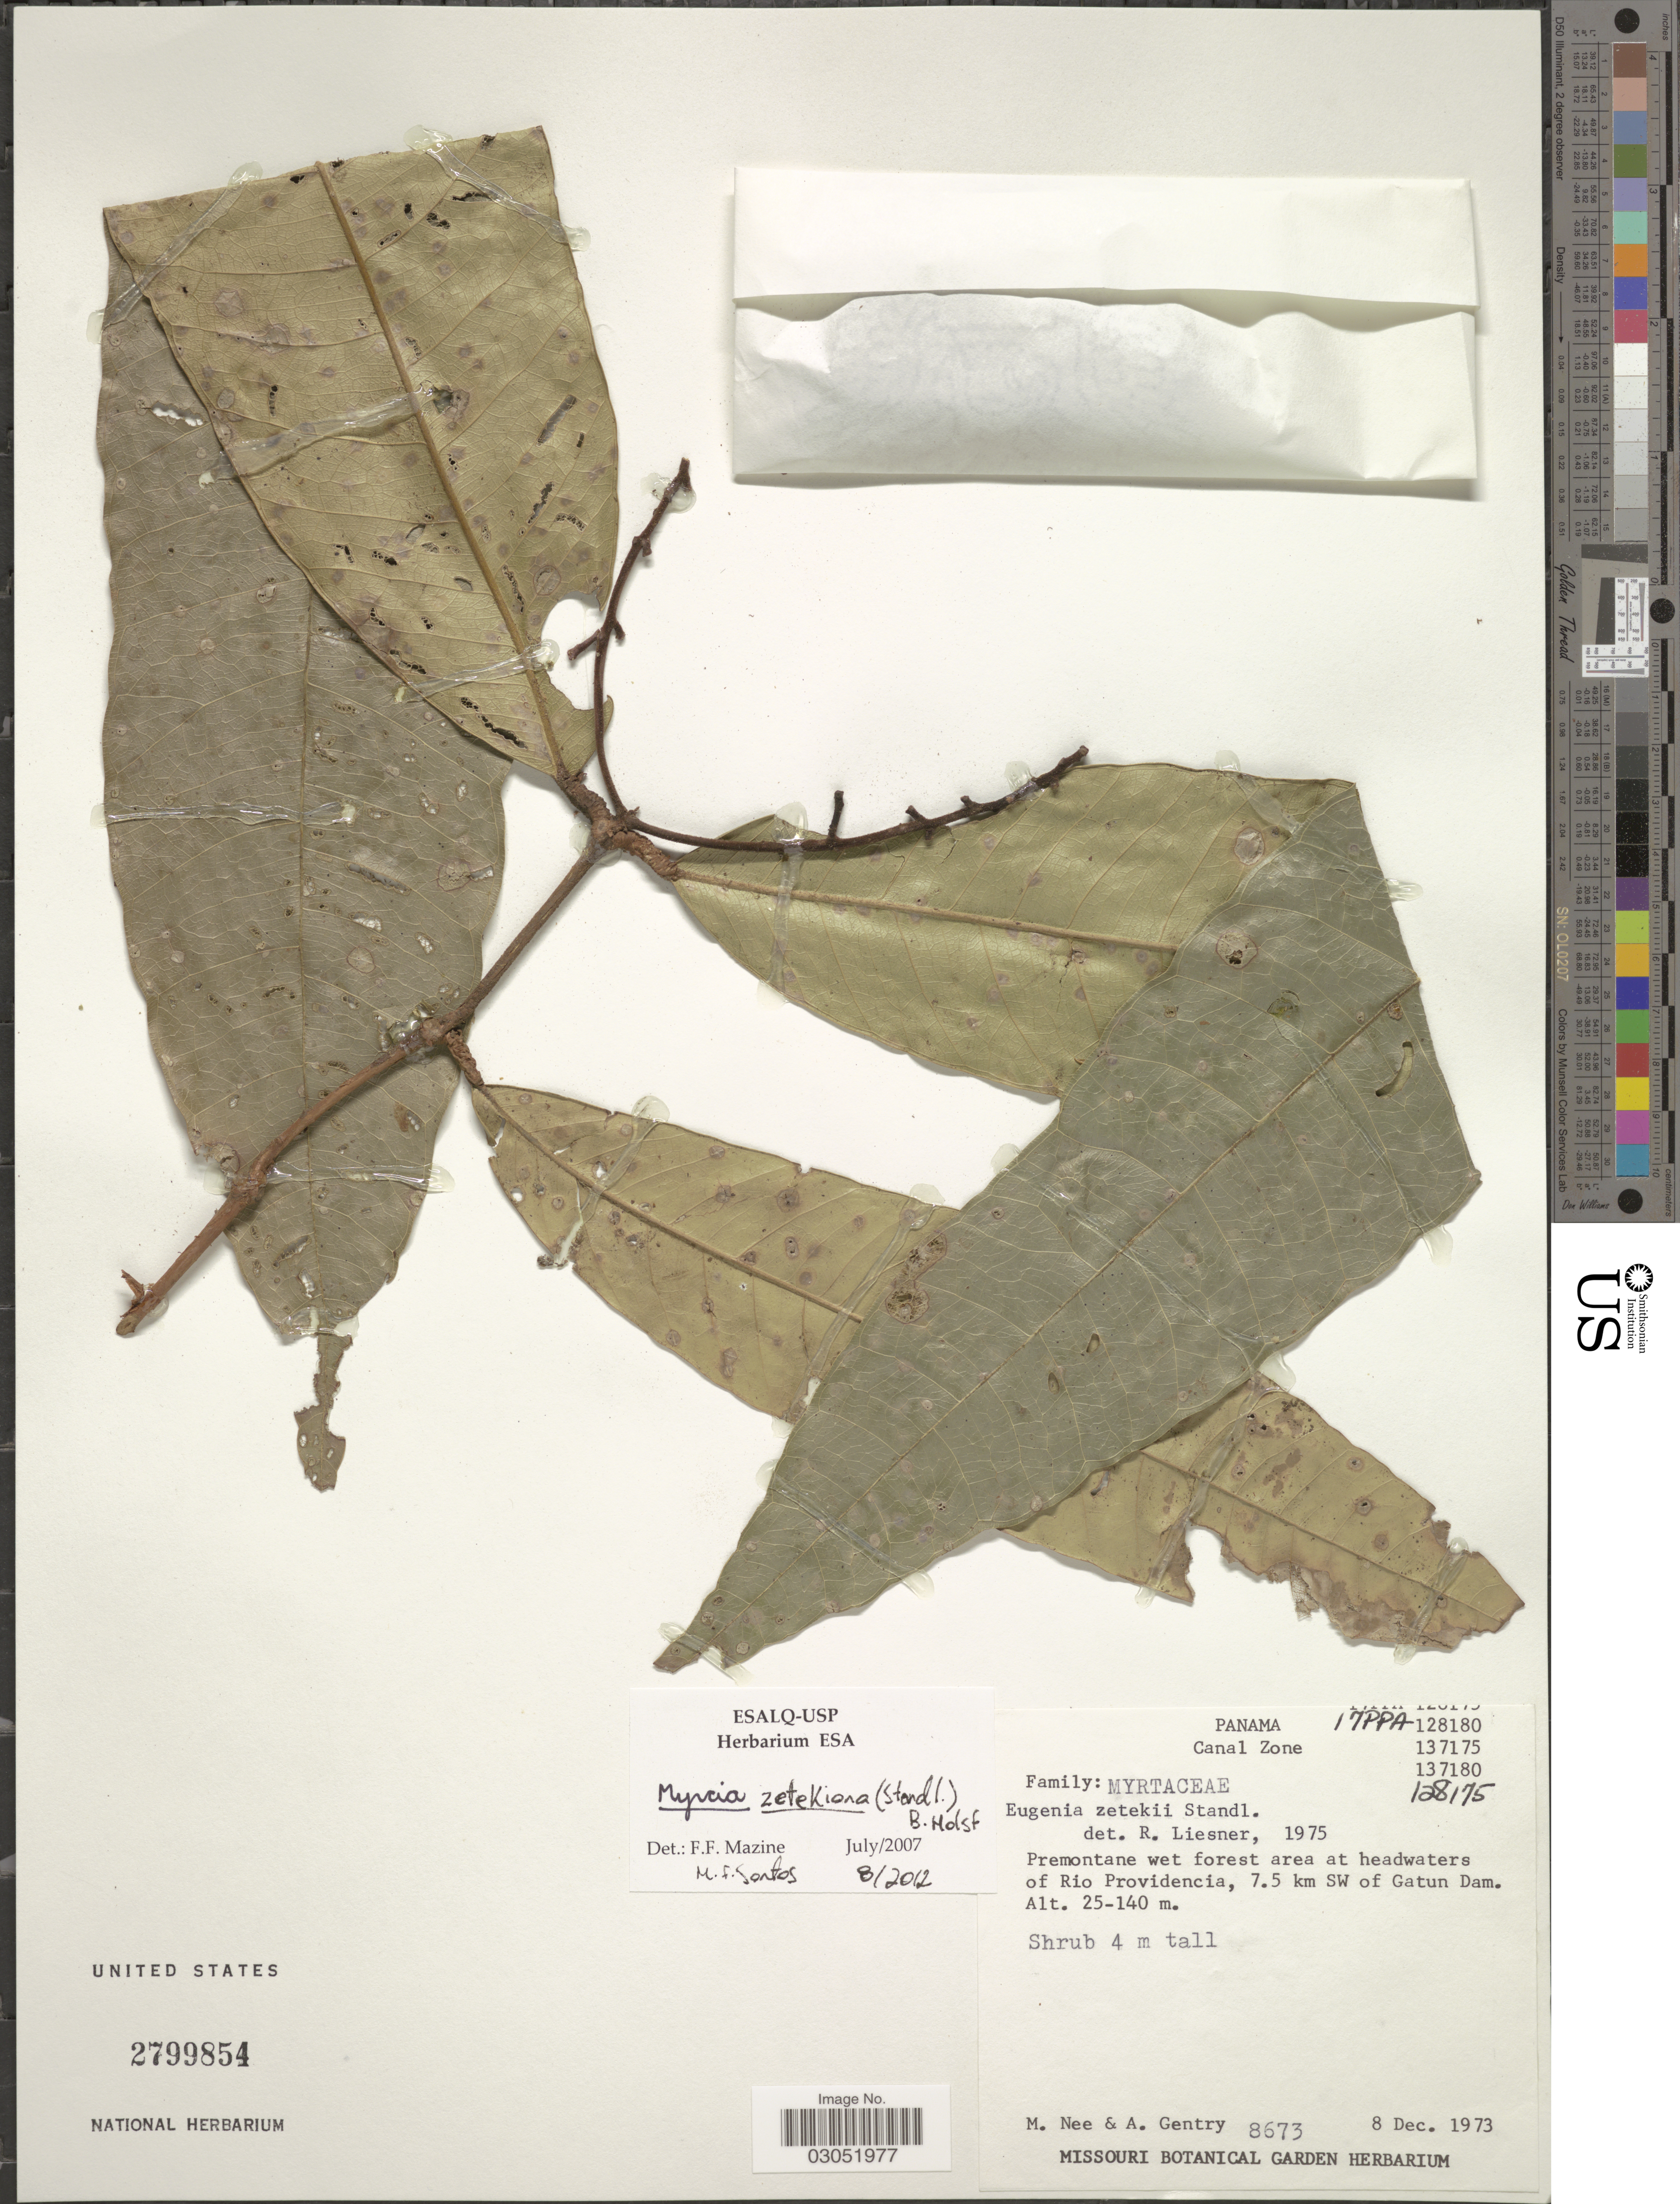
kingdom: Plantae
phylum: Tracheophyta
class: Magnoliopsida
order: Myrtales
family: Myrtaceae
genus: Myrcia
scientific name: Myrcia zetekiana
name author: (Standl.) B. Holst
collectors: M. Nee & A. H. Gentry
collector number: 8673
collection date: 1973-12-08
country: Panama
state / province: Colón / Panamá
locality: Canal Zone. Premontane wet forest area at headwaters of Rio Providencia, 7.5 km SW of Gatun Dam.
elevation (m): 25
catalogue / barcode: US 2799854